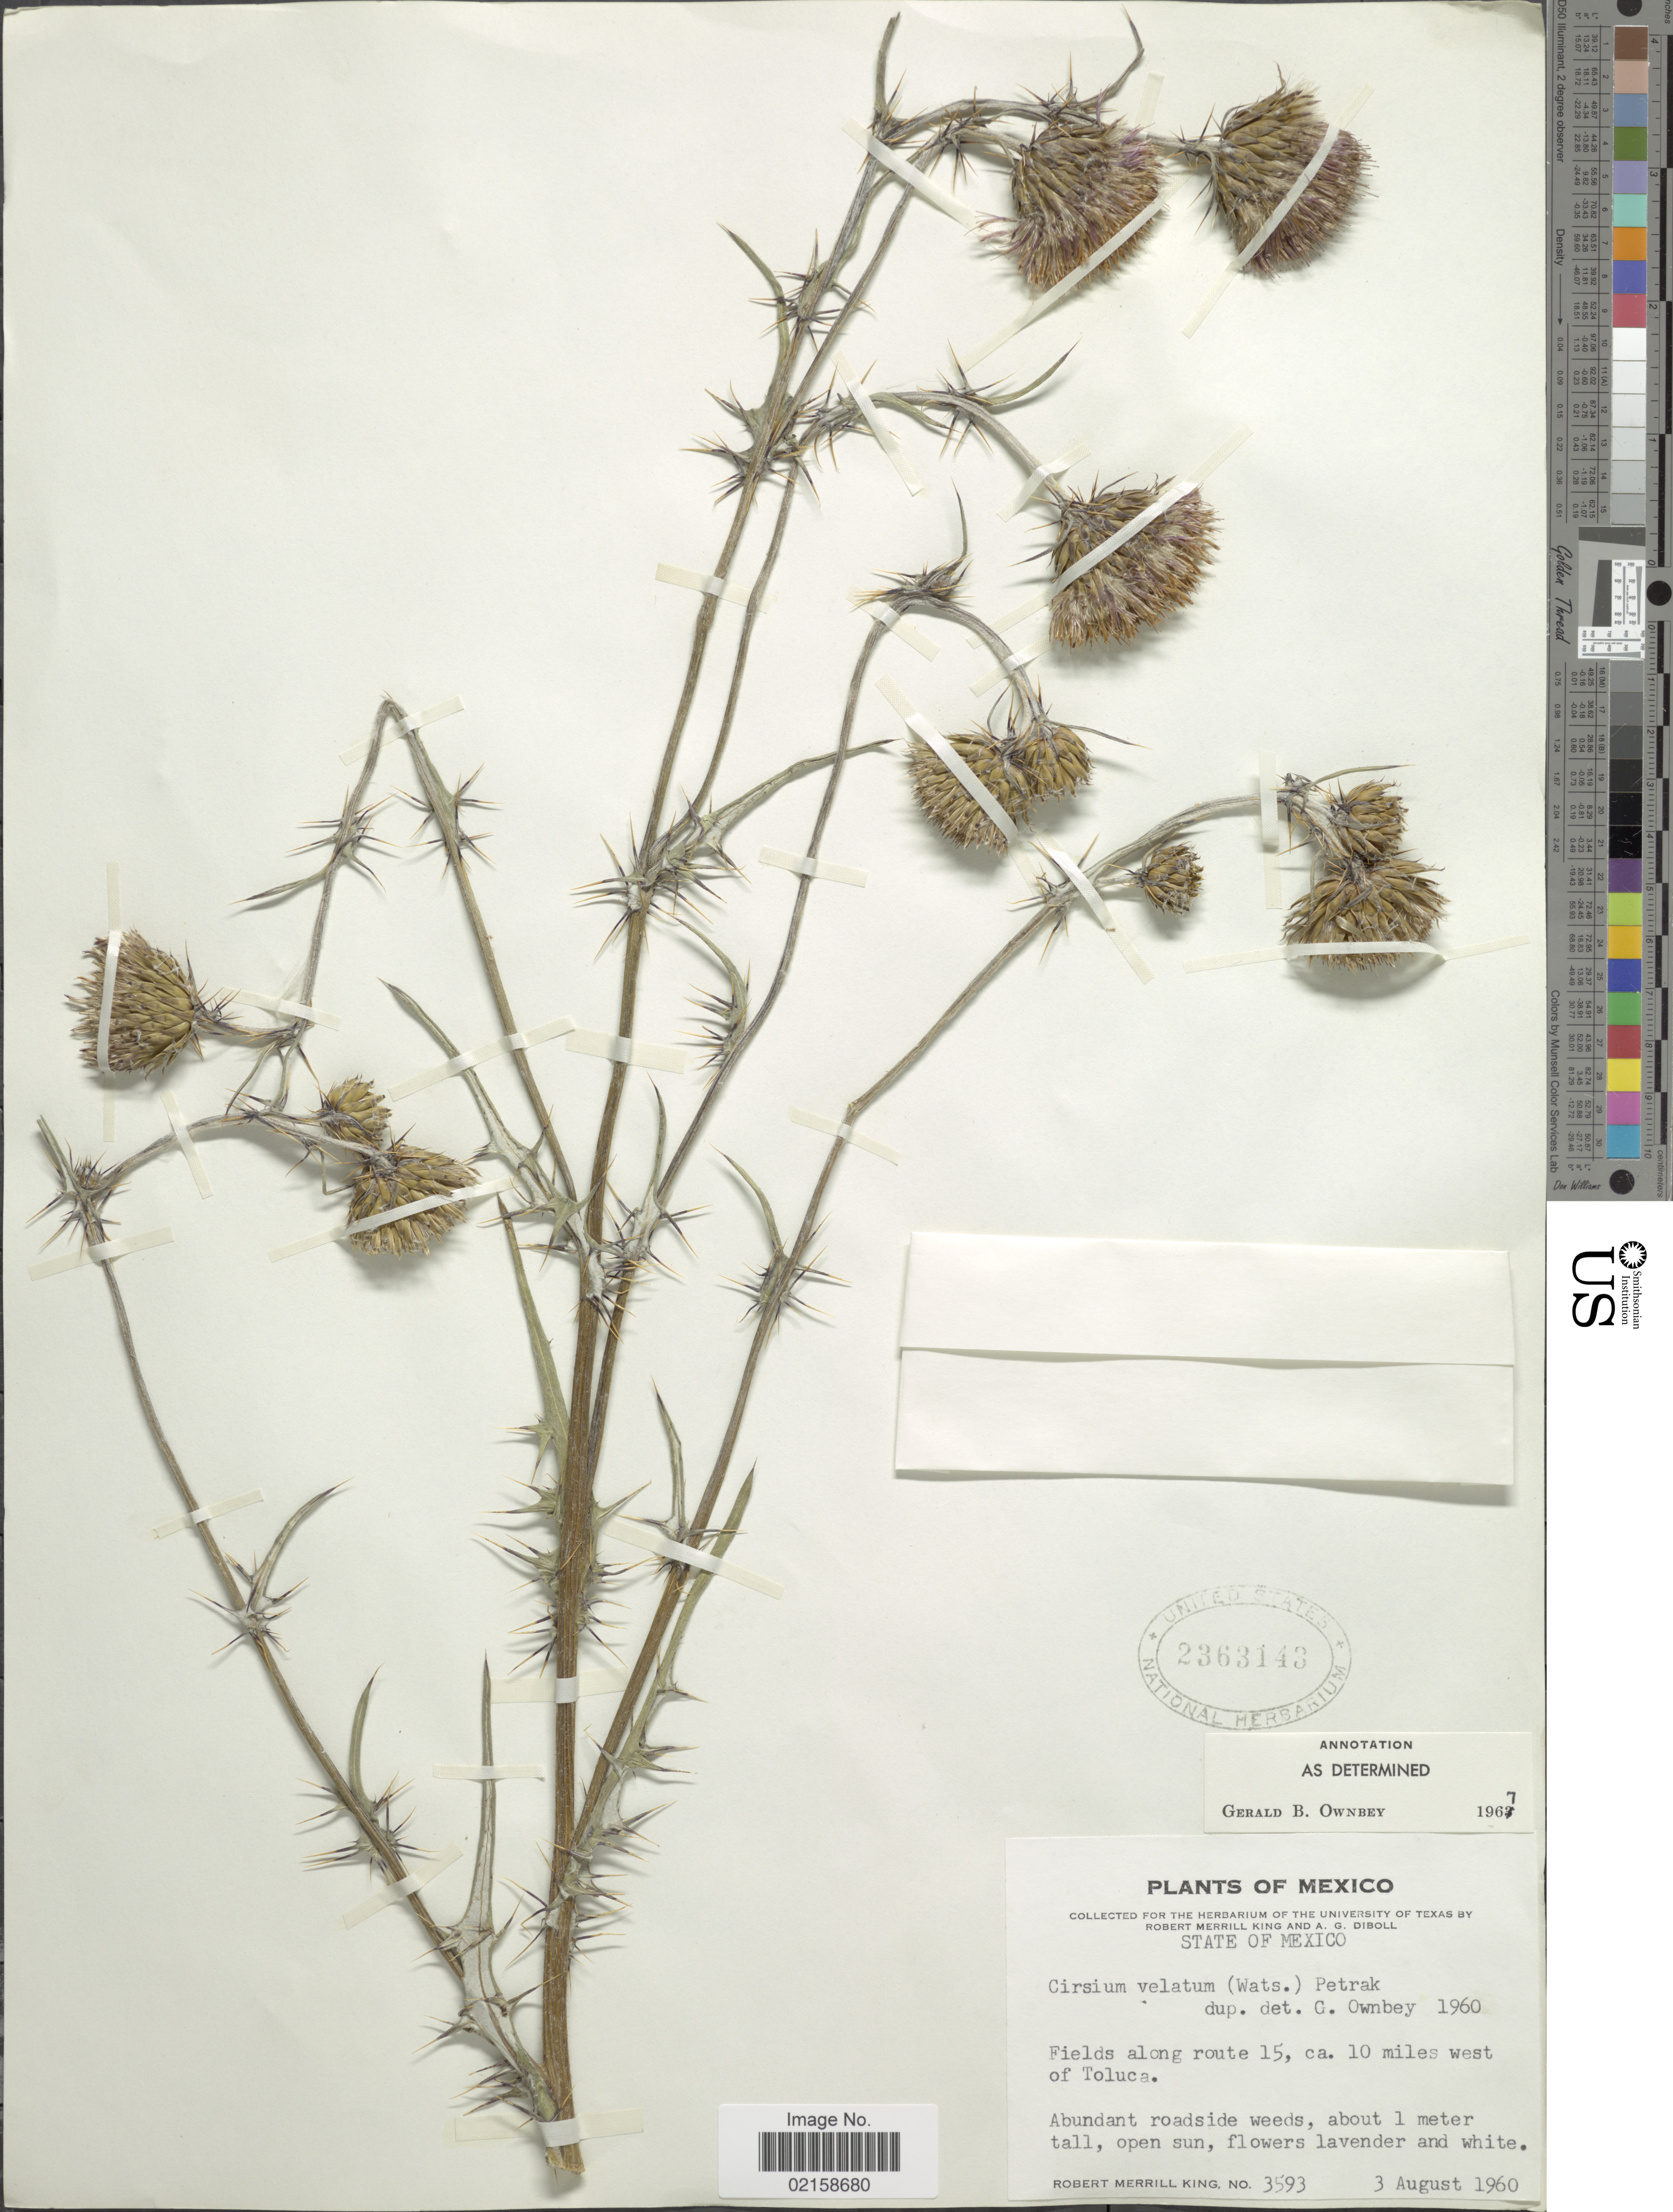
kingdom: Plantae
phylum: Tracheophyta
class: Magnoliopsida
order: Asterales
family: Asteraceae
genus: Cirsium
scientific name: Cirsium velatum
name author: (S. Watson) Petr.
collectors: R. M. King & A. Diboll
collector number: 3593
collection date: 1960-08-03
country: Mexico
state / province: México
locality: Fields along route 15, ca. 10 miles west of Toluca, abundant roadside weeds.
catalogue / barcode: US 2363143